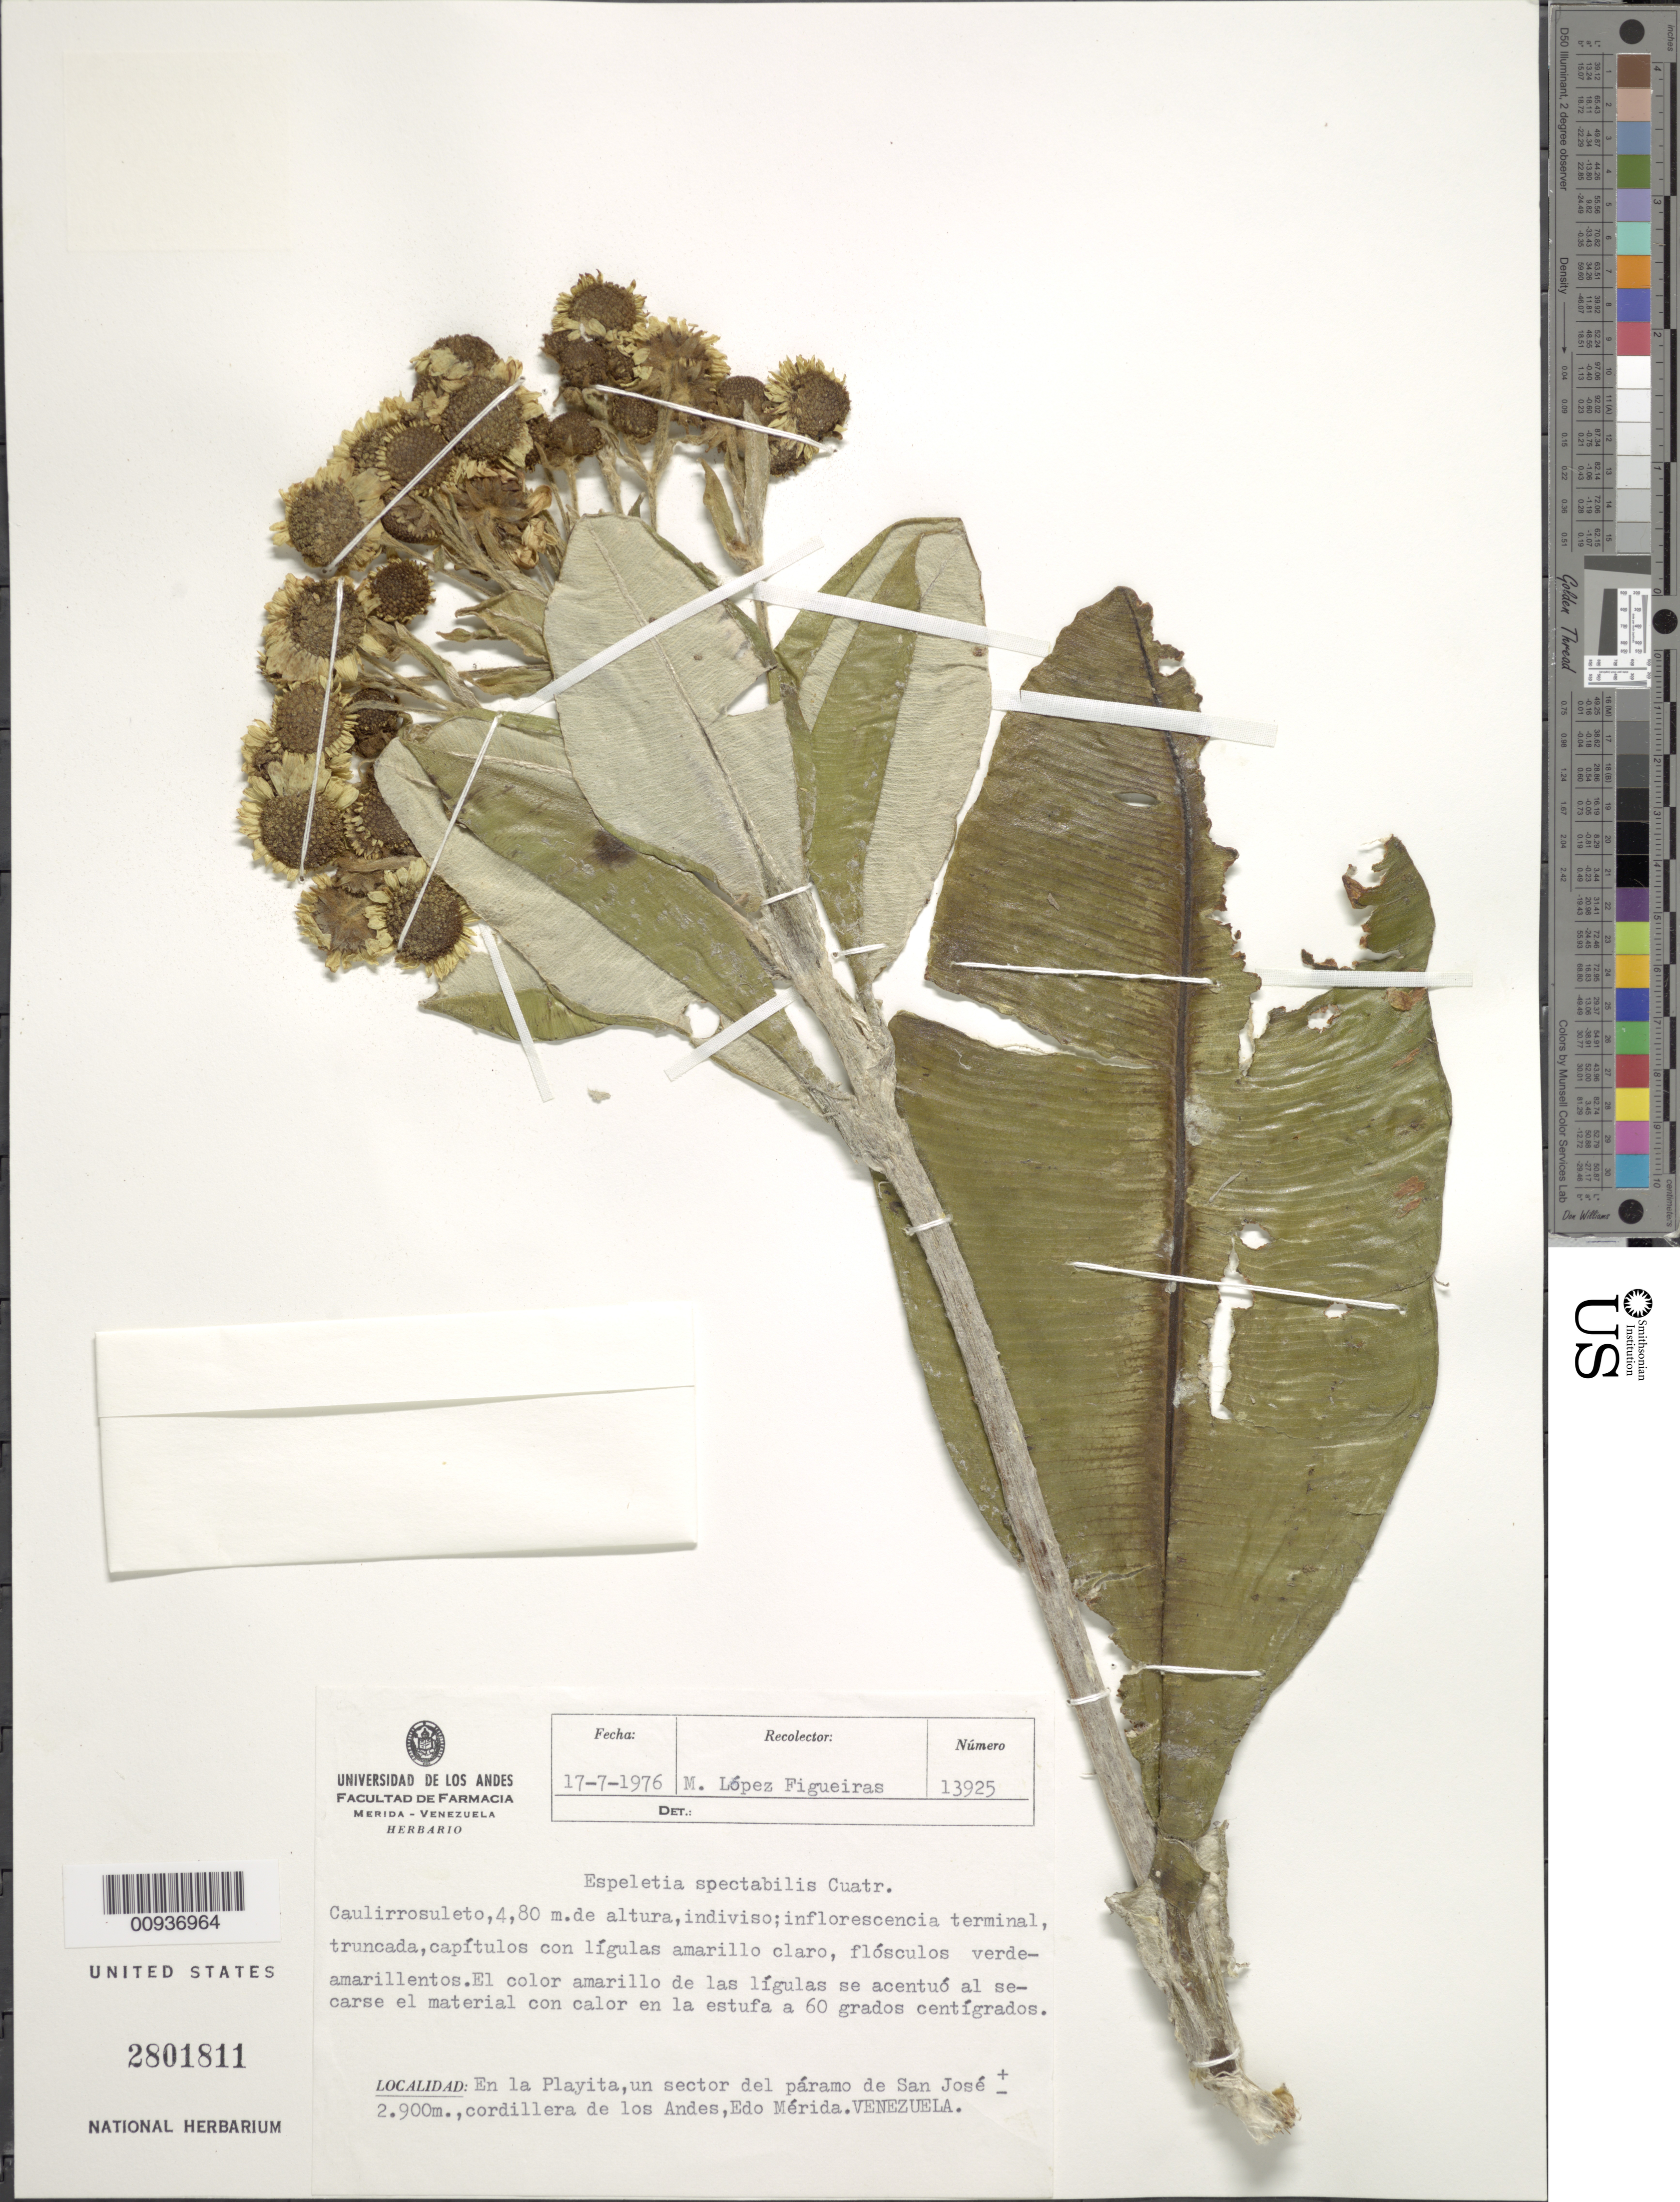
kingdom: Plantae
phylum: Tracheophyta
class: Magnoliopsida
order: Asterales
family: Asteraceae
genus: Libanothamnus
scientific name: Libanothamnus spectabilis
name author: (Cuatrec.) Cuatrec.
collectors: M. López Figueiras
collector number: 13925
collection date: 1976-07-17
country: Venezuela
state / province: Mérida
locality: En la Playita, un sector del paramo de San Jose, Cordillera de Los Andes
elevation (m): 2900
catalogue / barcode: US 2801811